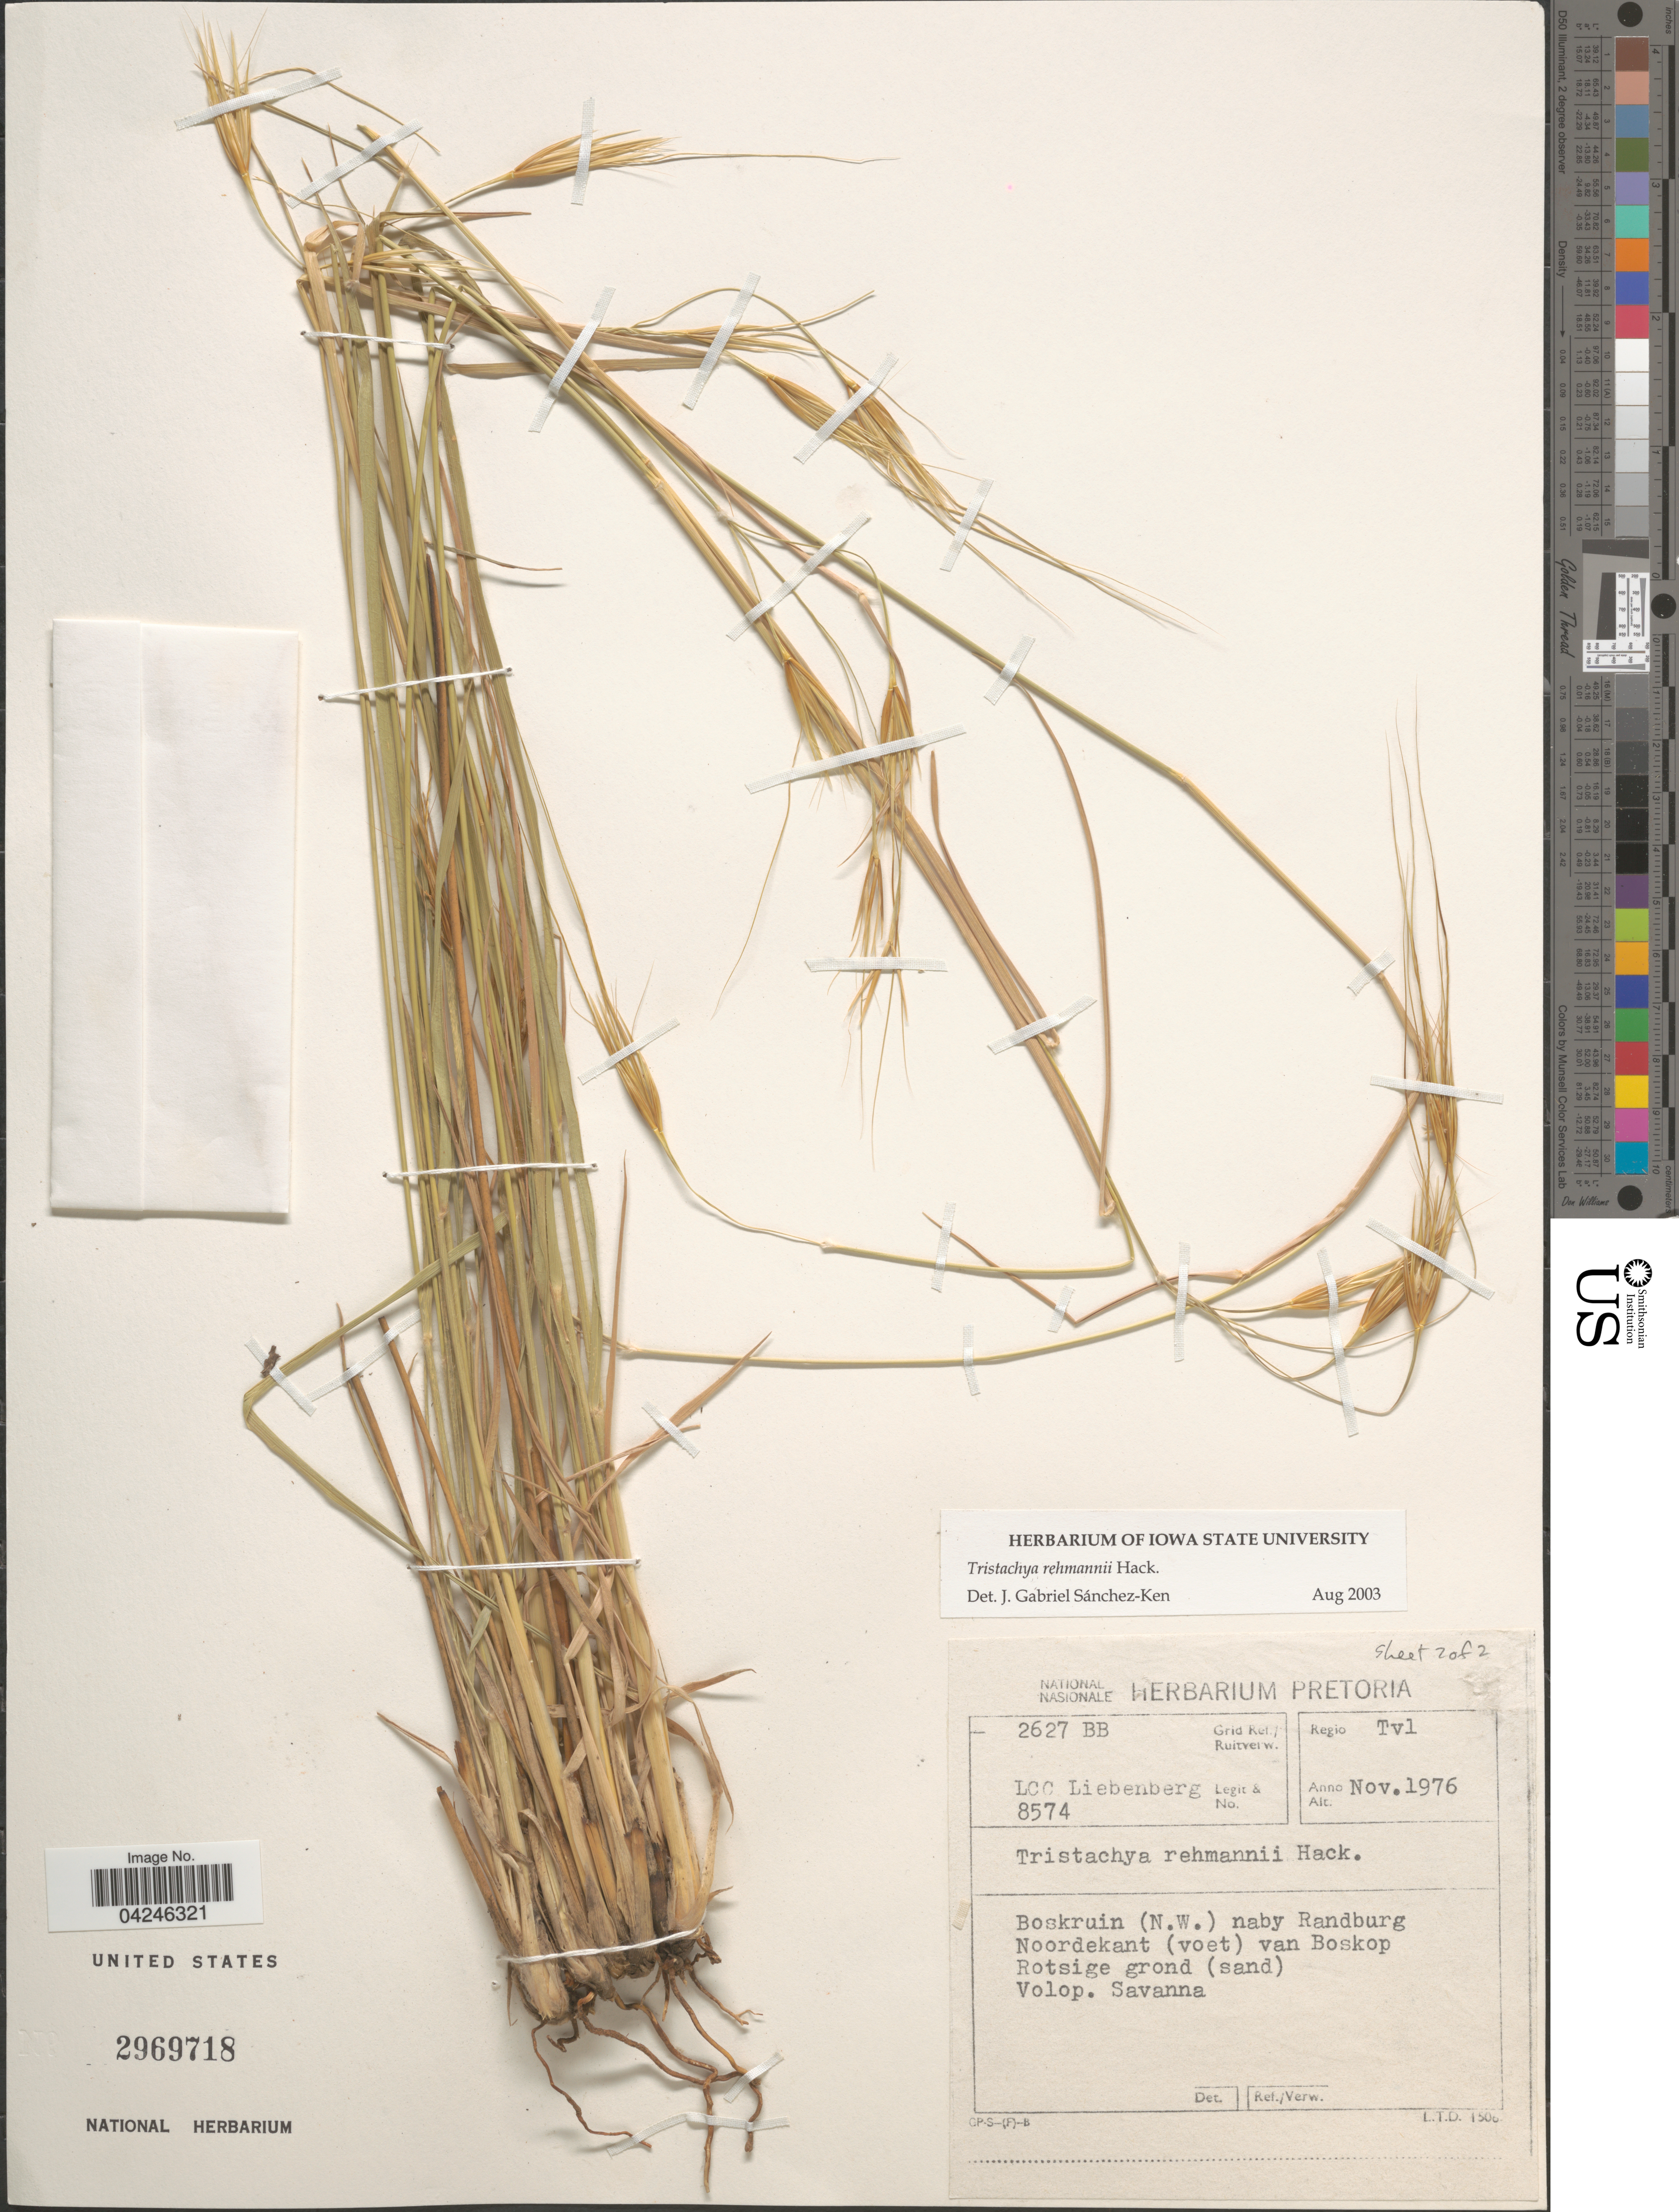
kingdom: Plantae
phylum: Tracheophyta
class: Liliopsida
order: Poales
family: Poaceae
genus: Tristachya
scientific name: Tristachya rehmannii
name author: Hack. in Schinz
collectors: L. Liebenberg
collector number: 8574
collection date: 1976-11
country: South Africa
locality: Grid Ref. / Ruitverw. 2627 BB. Regio Tvl. Boskruin (N.W. ) naby Randburg Noordekant (voet) van Boskop.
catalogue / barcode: US 2969718